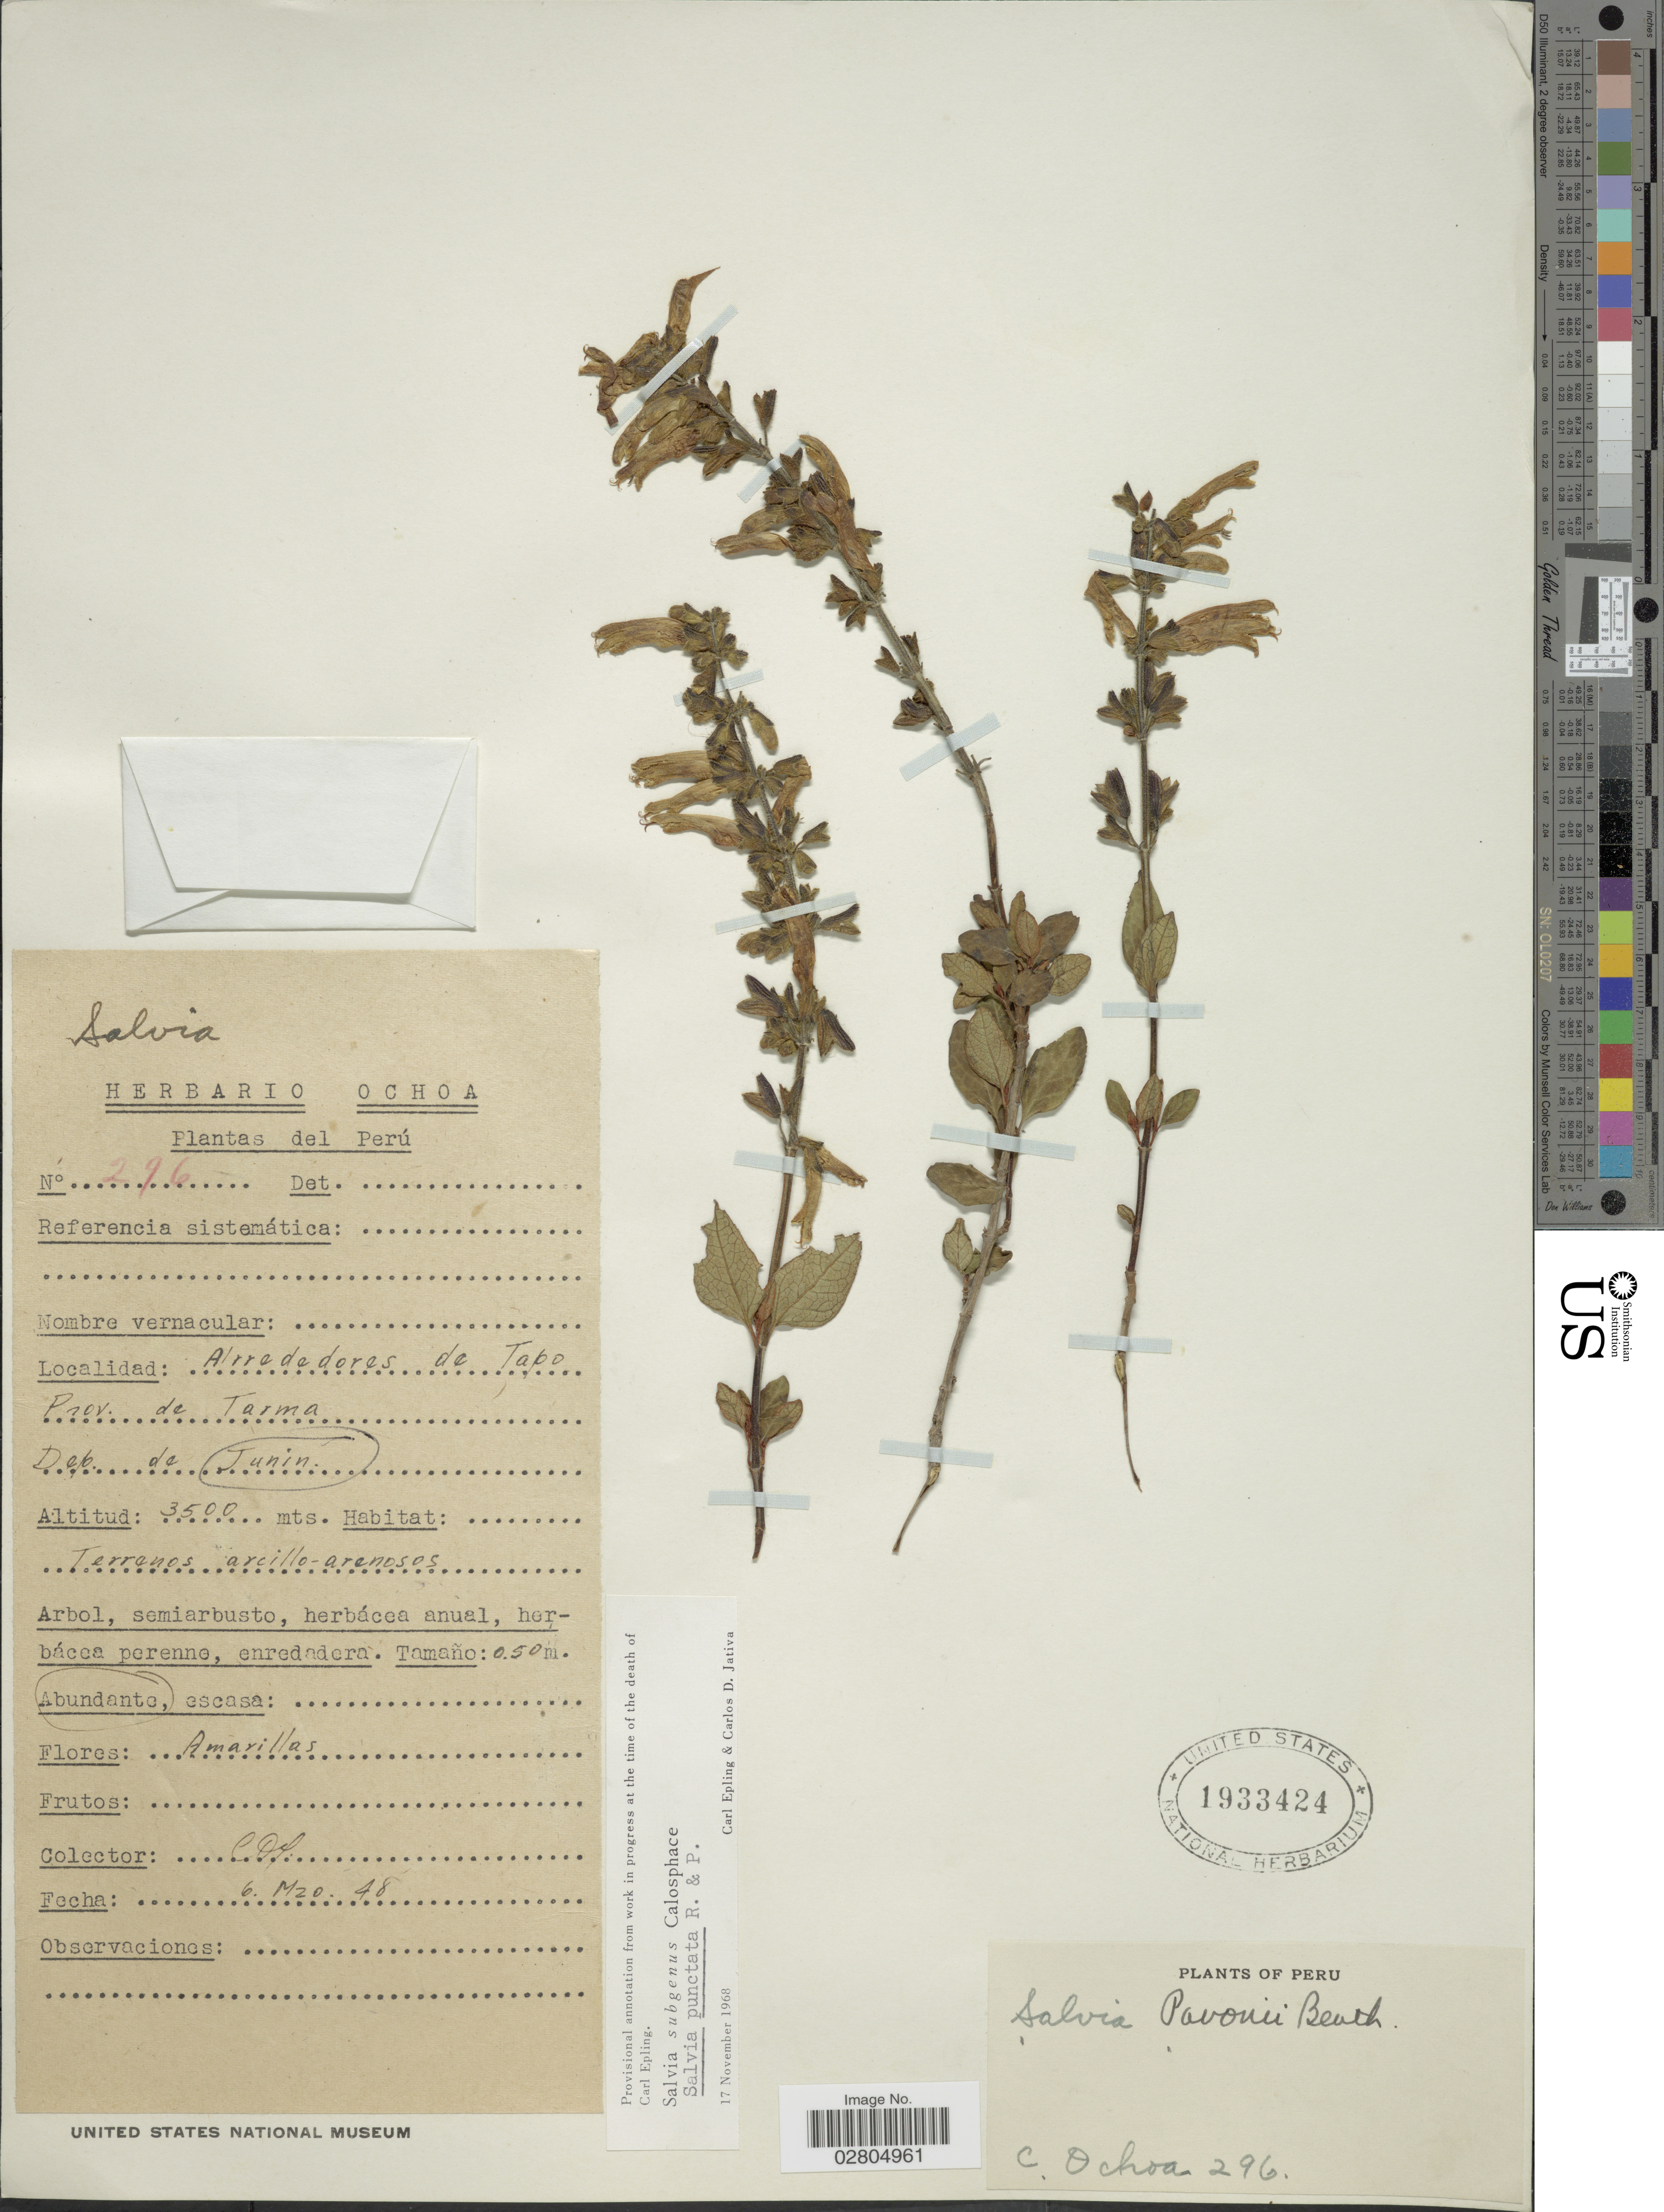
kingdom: Plantae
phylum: Tracheophyta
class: Magnoliopsida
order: Lamiales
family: Lamiaceae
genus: Salvia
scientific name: Salvia punctata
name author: Ruiz & Pav.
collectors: C. Ochoa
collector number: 296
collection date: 1948-03-06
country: Peru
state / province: Junín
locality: Alrrededores de Tapo. Prov. Tarma. Dep. de Junin.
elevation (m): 3500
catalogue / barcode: US 1933424